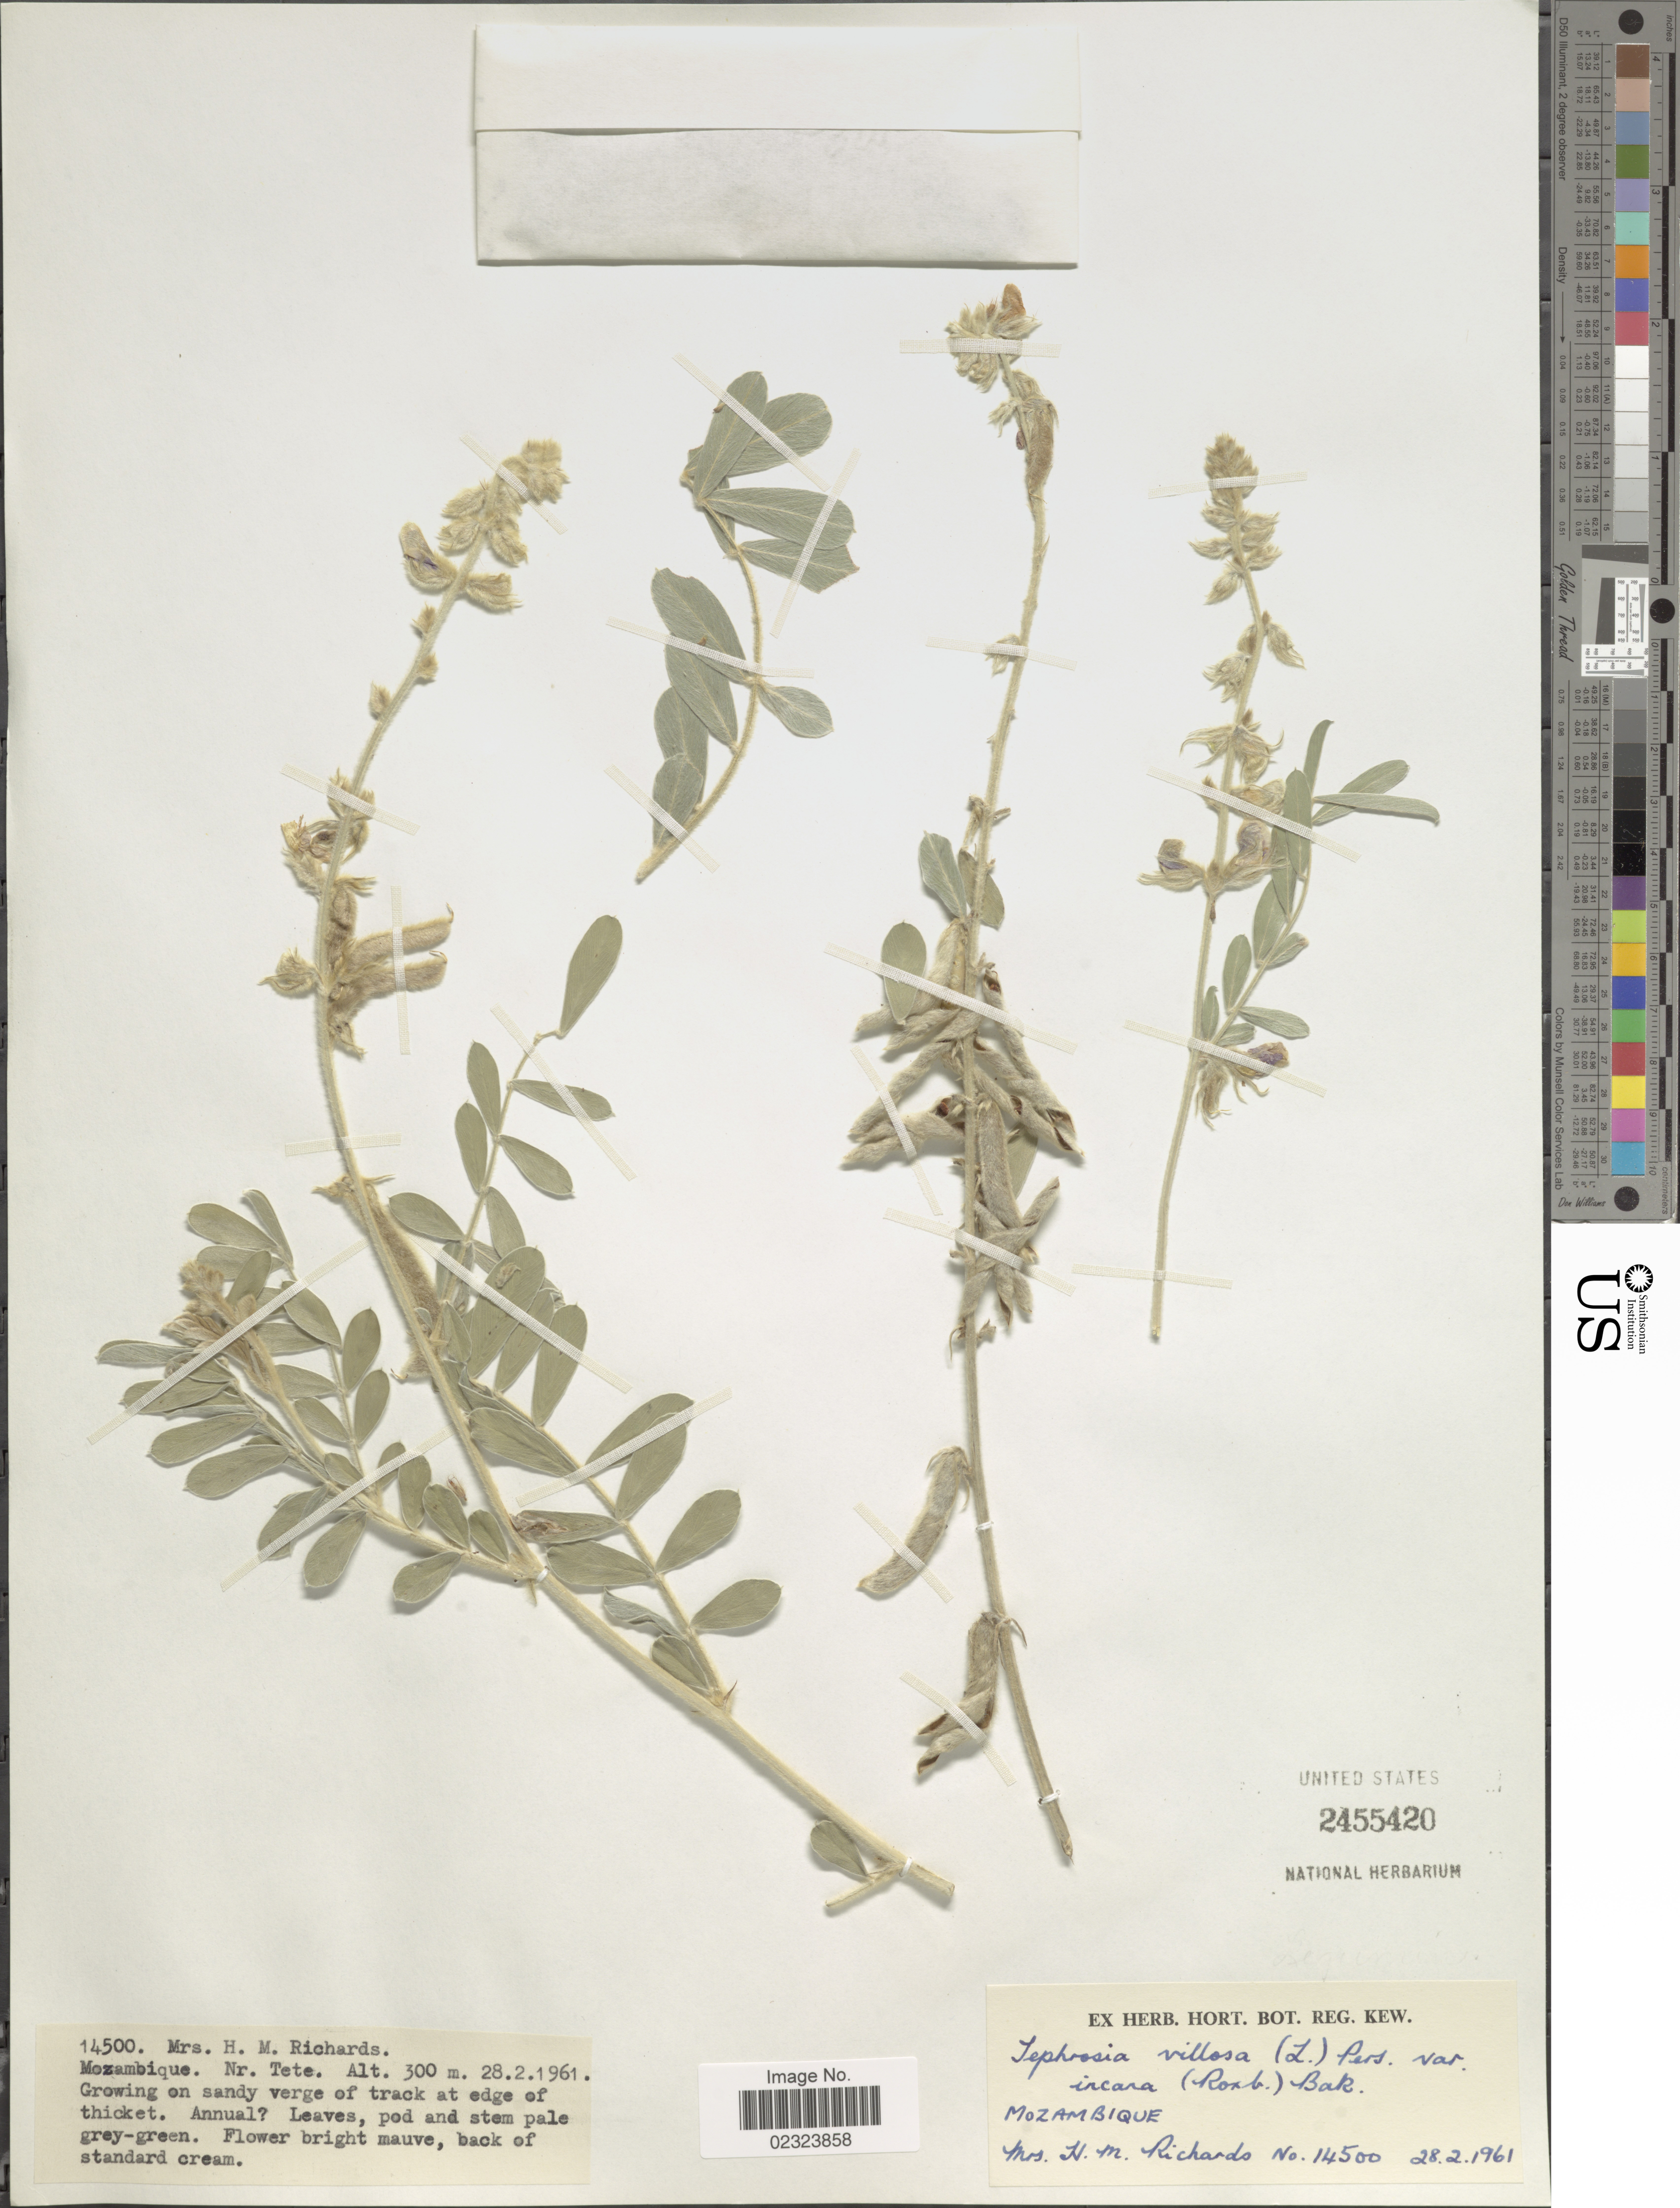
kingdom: Plantae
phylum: Tracheophyta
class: Magnoliopsida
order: Fabales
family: Fabaceae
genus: Tephrosia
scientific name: Tephrosia villosa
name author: Pers.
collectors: H. Richards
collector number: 14500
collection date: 1961-02-28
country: Mozambique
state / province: Tete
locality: Nr. Tete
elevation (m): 300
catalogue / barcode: US 2455420